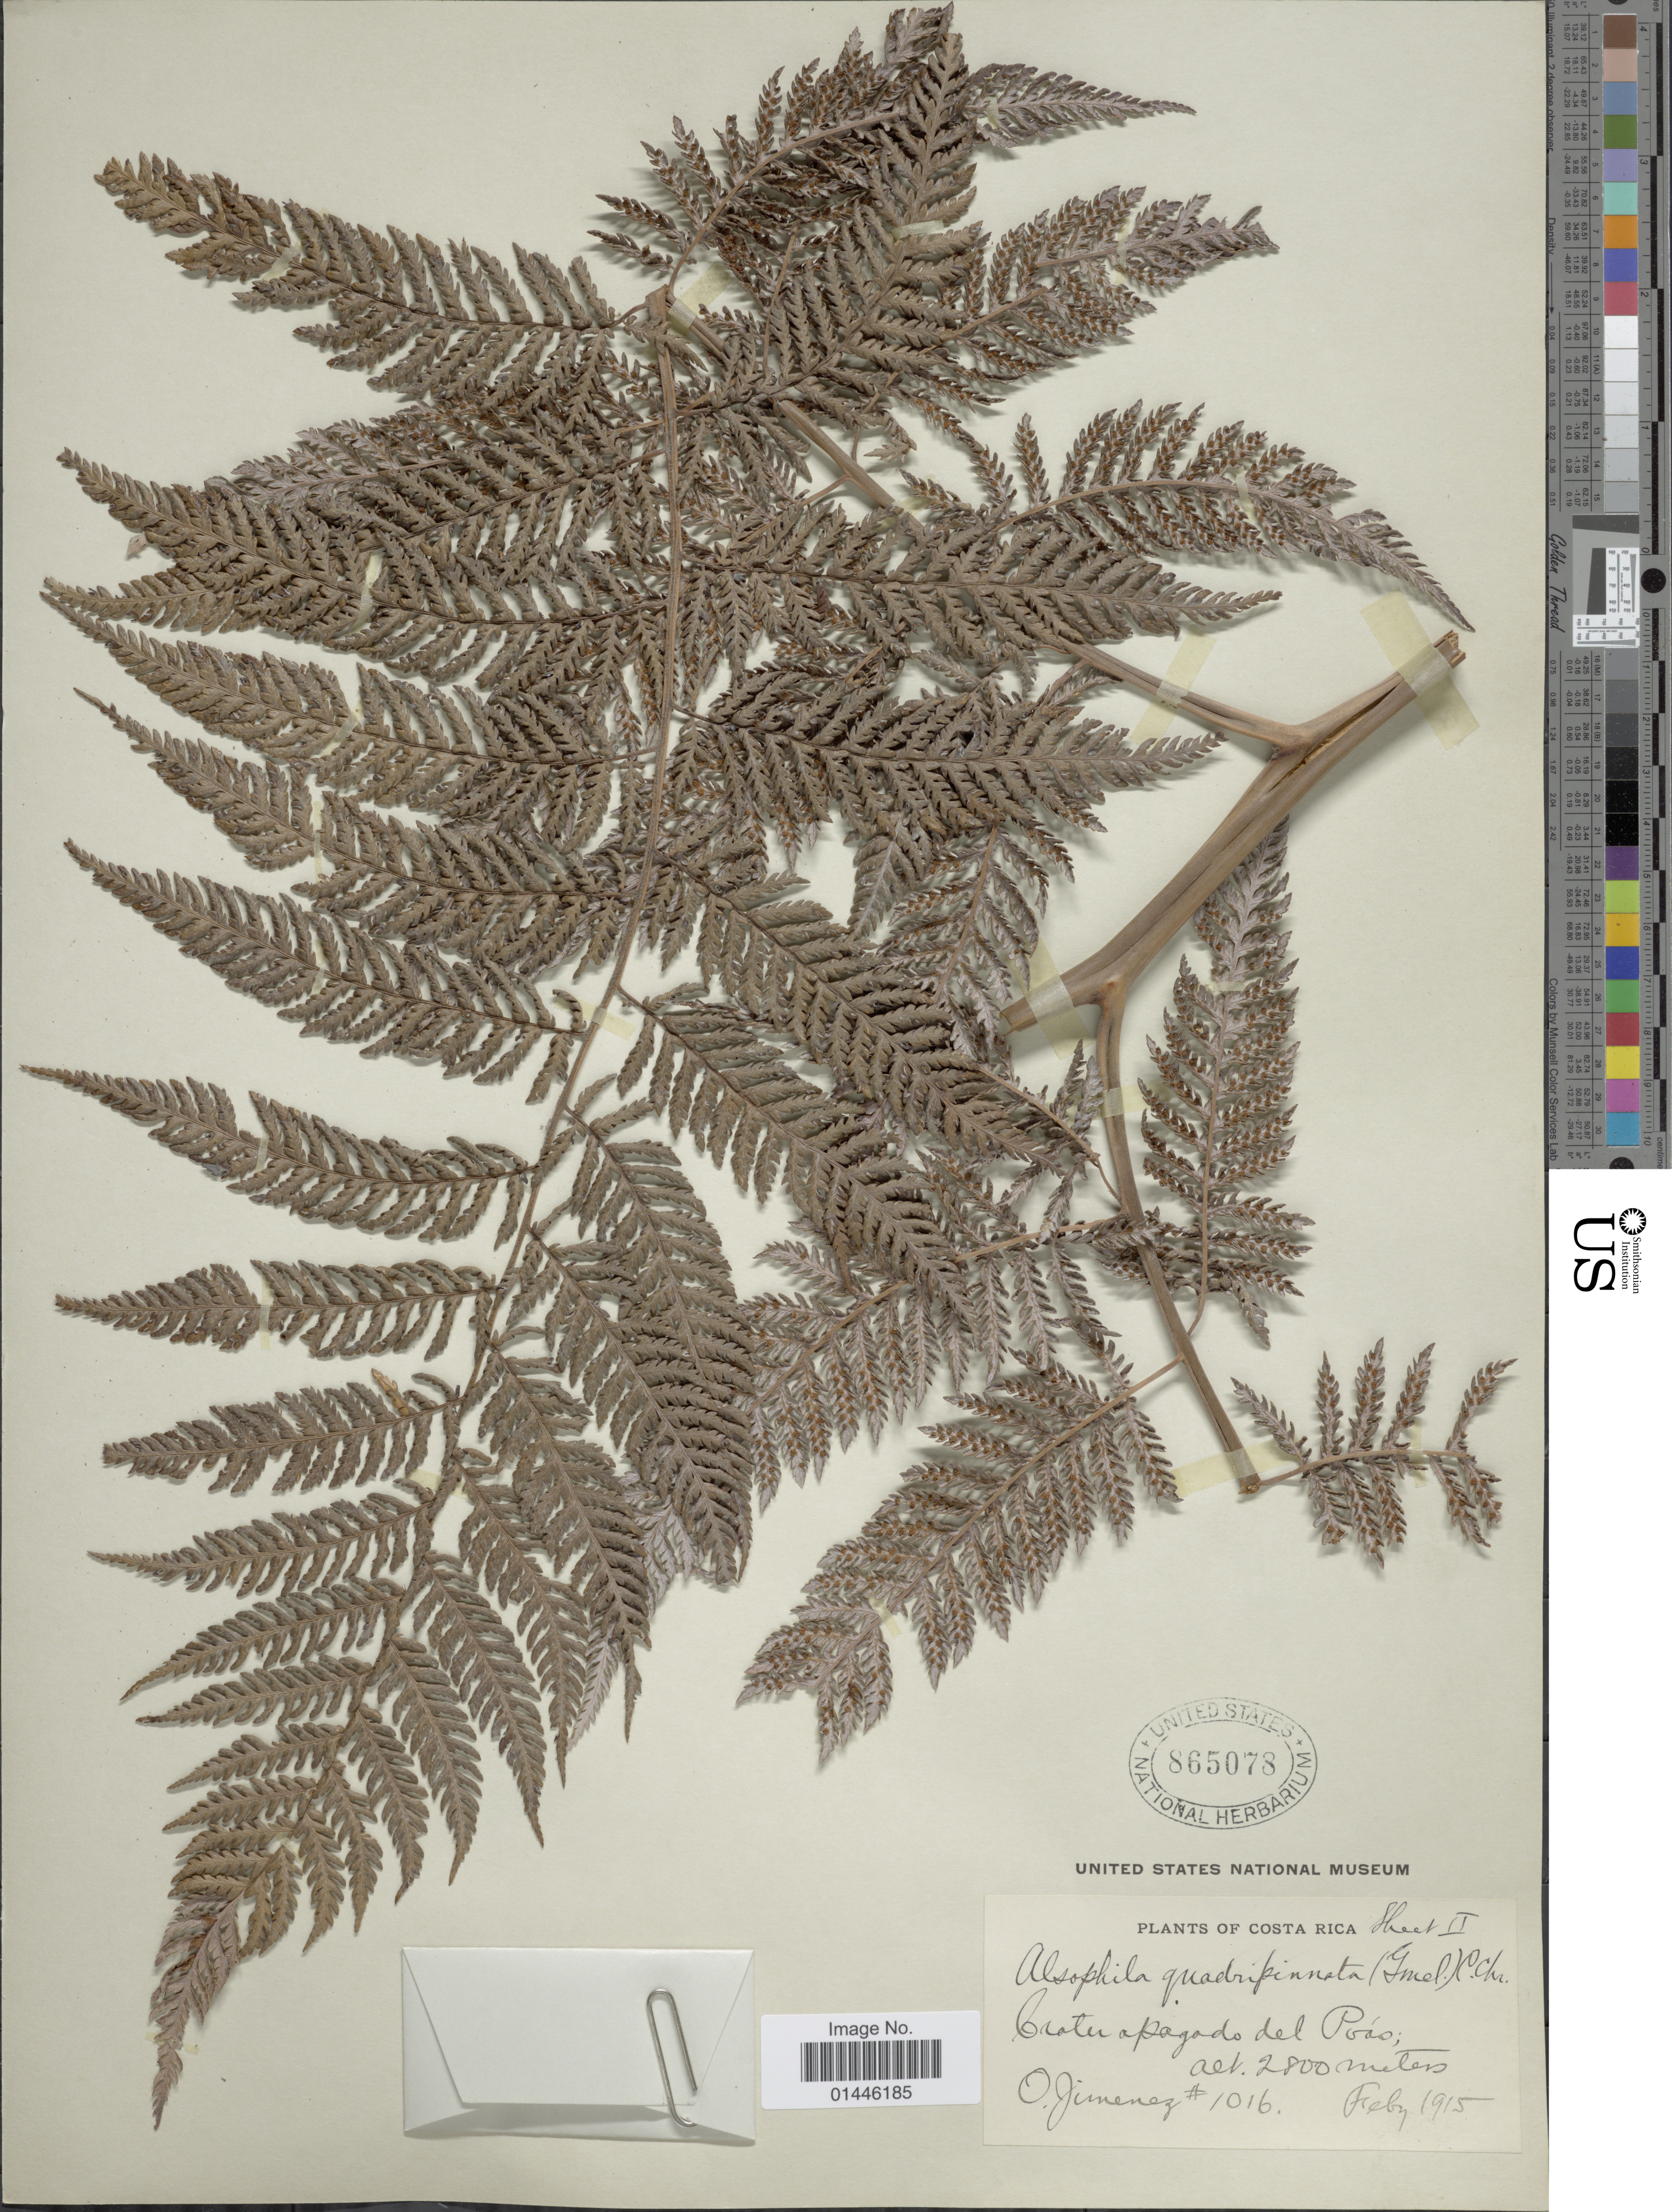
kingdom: Plantae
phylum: Tracheophyta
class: Polypodiopsida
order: Cyatheales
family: Dicksoniaceae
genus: Lophosoria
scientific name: Lophosoria quadripinnata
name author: (J.F. Gmel.) C. Chr.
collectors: O. Jiménez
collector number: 1016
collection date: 1915-02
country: Costa Rica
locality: Crater apagado el Poás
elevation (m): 2800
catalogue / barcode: US 865078